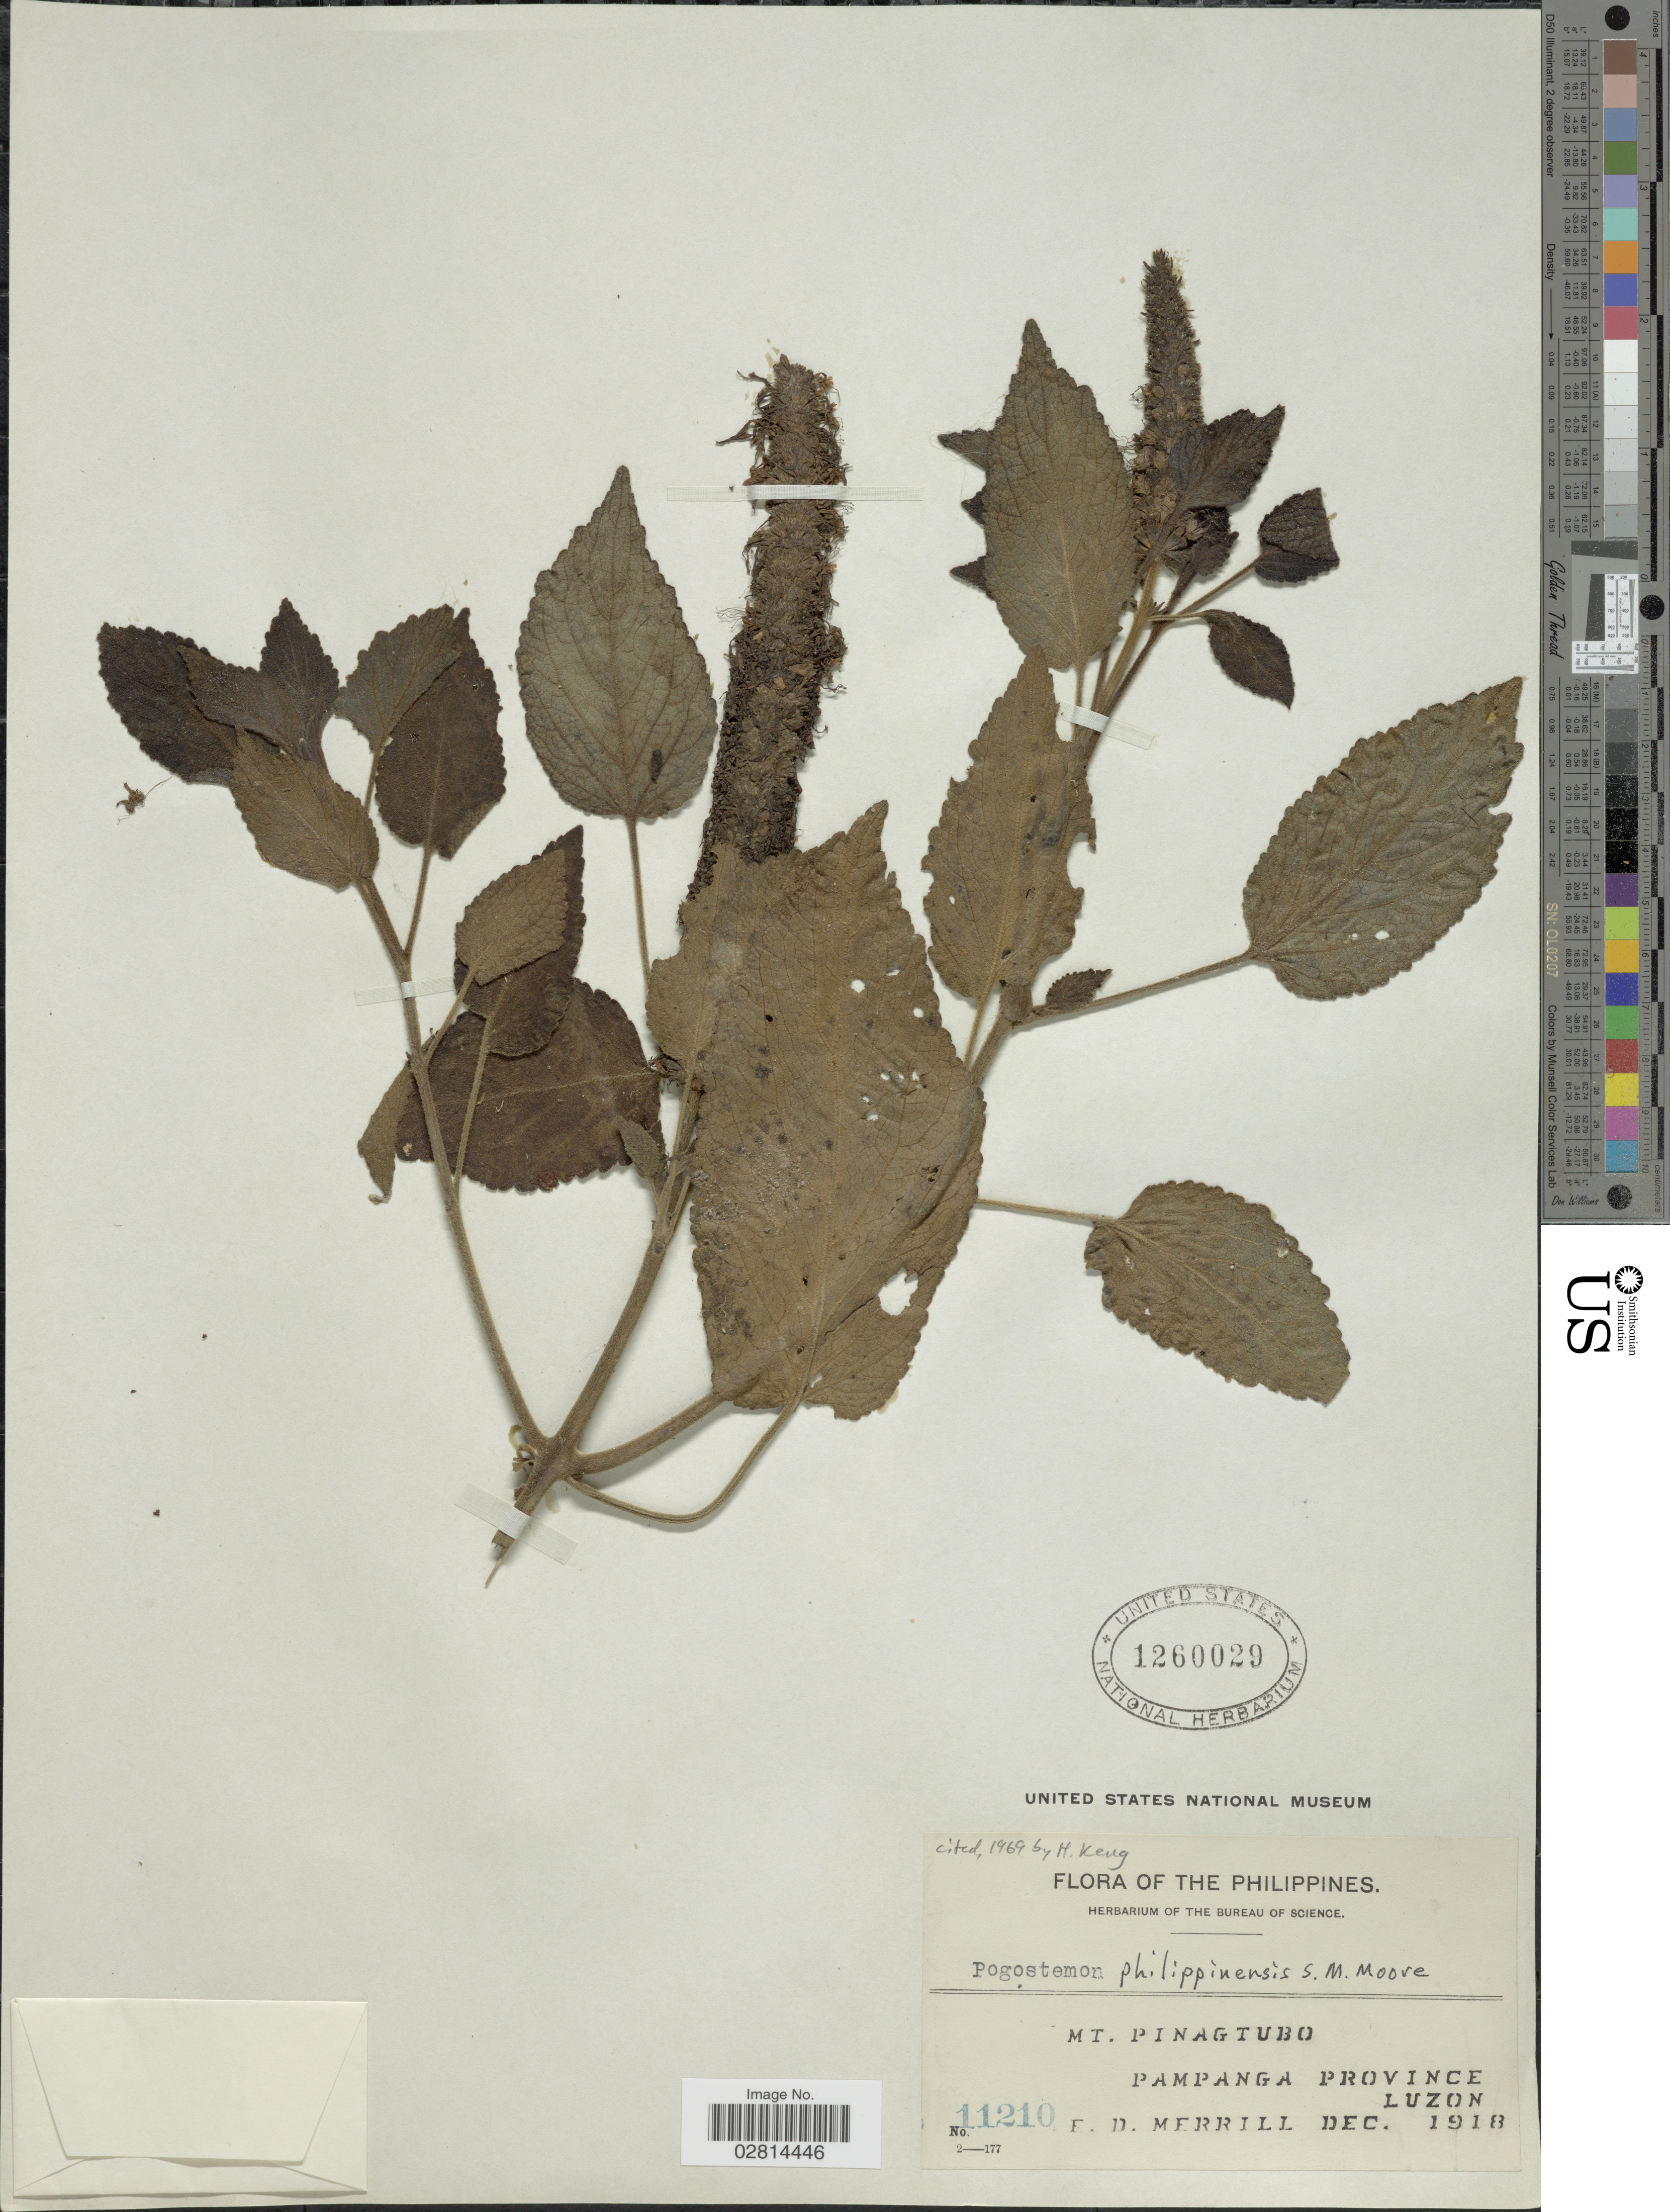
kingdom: Plantae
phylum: Tracheophyta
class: Magnoliopsida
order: Lamiales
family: Lamiaceae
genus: Pogostemon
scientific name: Pogostemon philippinensis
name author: S. Moore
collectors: F. D. Merrill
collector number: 11210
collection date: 1918-12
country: Philippines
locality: Mt. Pinagtubo. Pampanga Province. Luzon.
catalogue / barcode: US 1260029